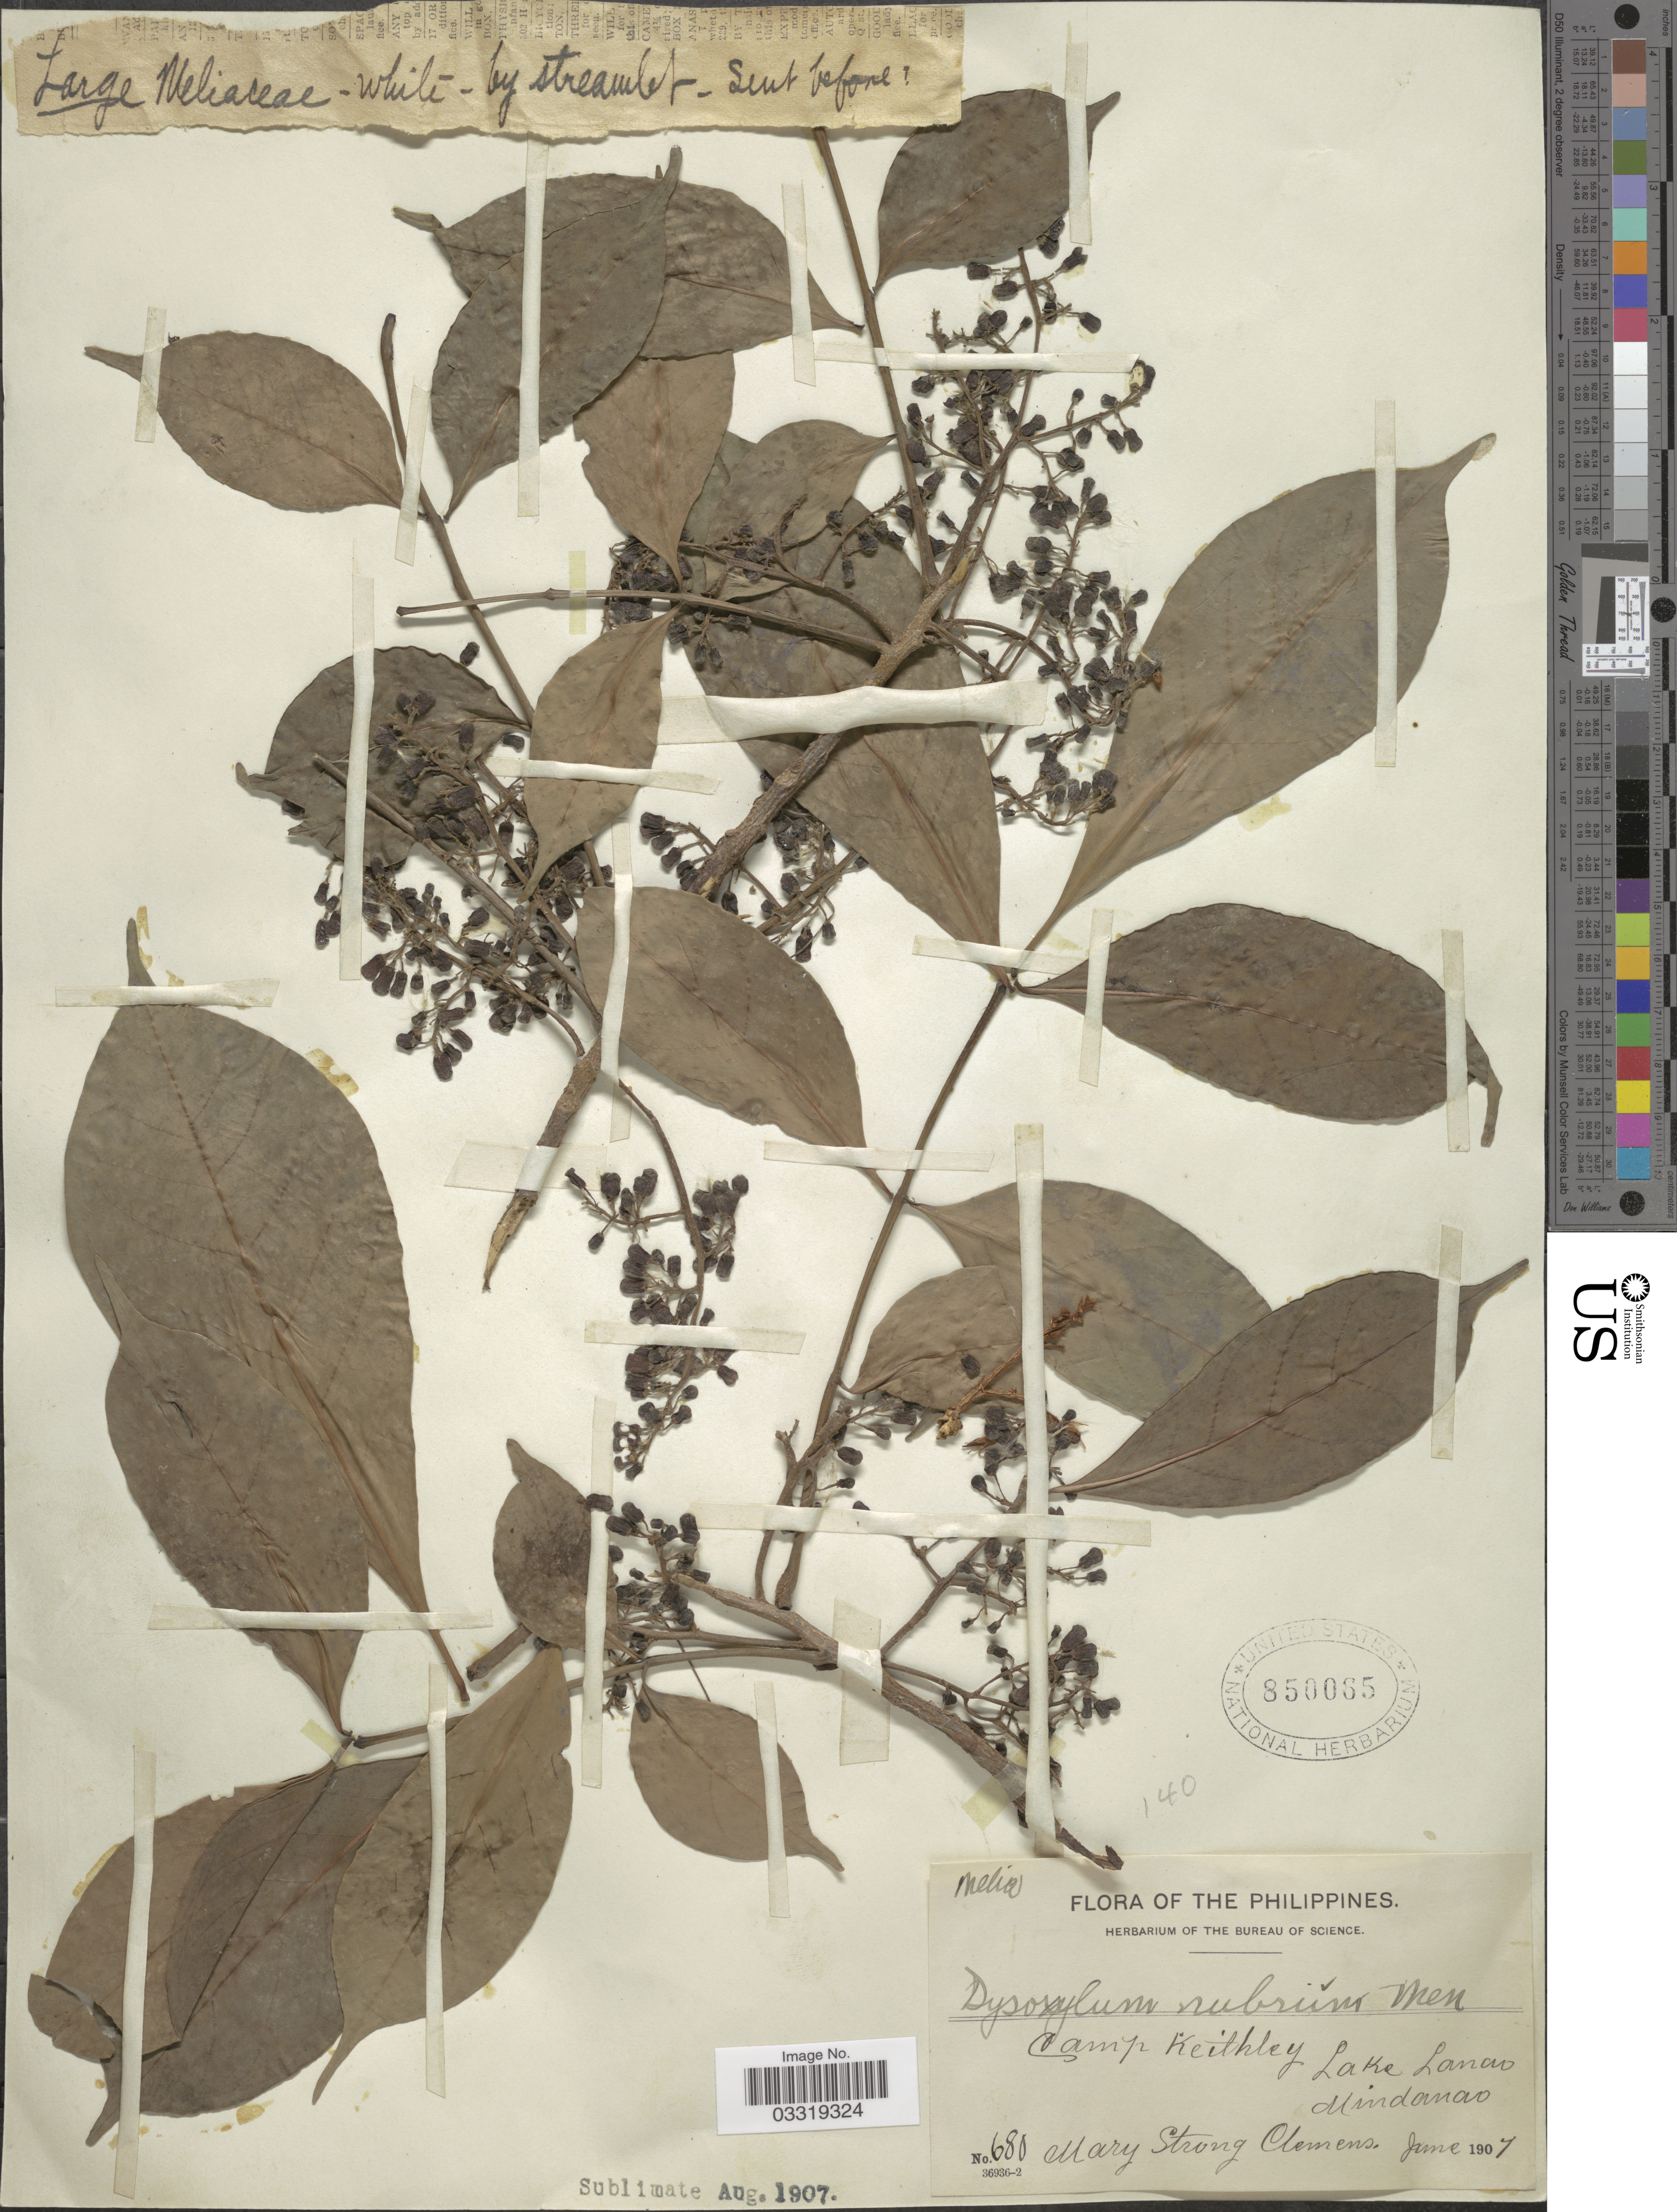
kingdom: Plantae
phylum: Tracheophyta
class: Magnoliopsida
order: Sapindales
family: Meliaceae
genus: Goniocheton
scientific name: Goniocheton arborescens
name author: Blume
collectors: M. S. Clemens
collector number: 680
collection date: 1907-06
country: Philippines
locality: Camp Keithley, Lake Lanao, Mindanao.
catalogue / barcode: US 850065